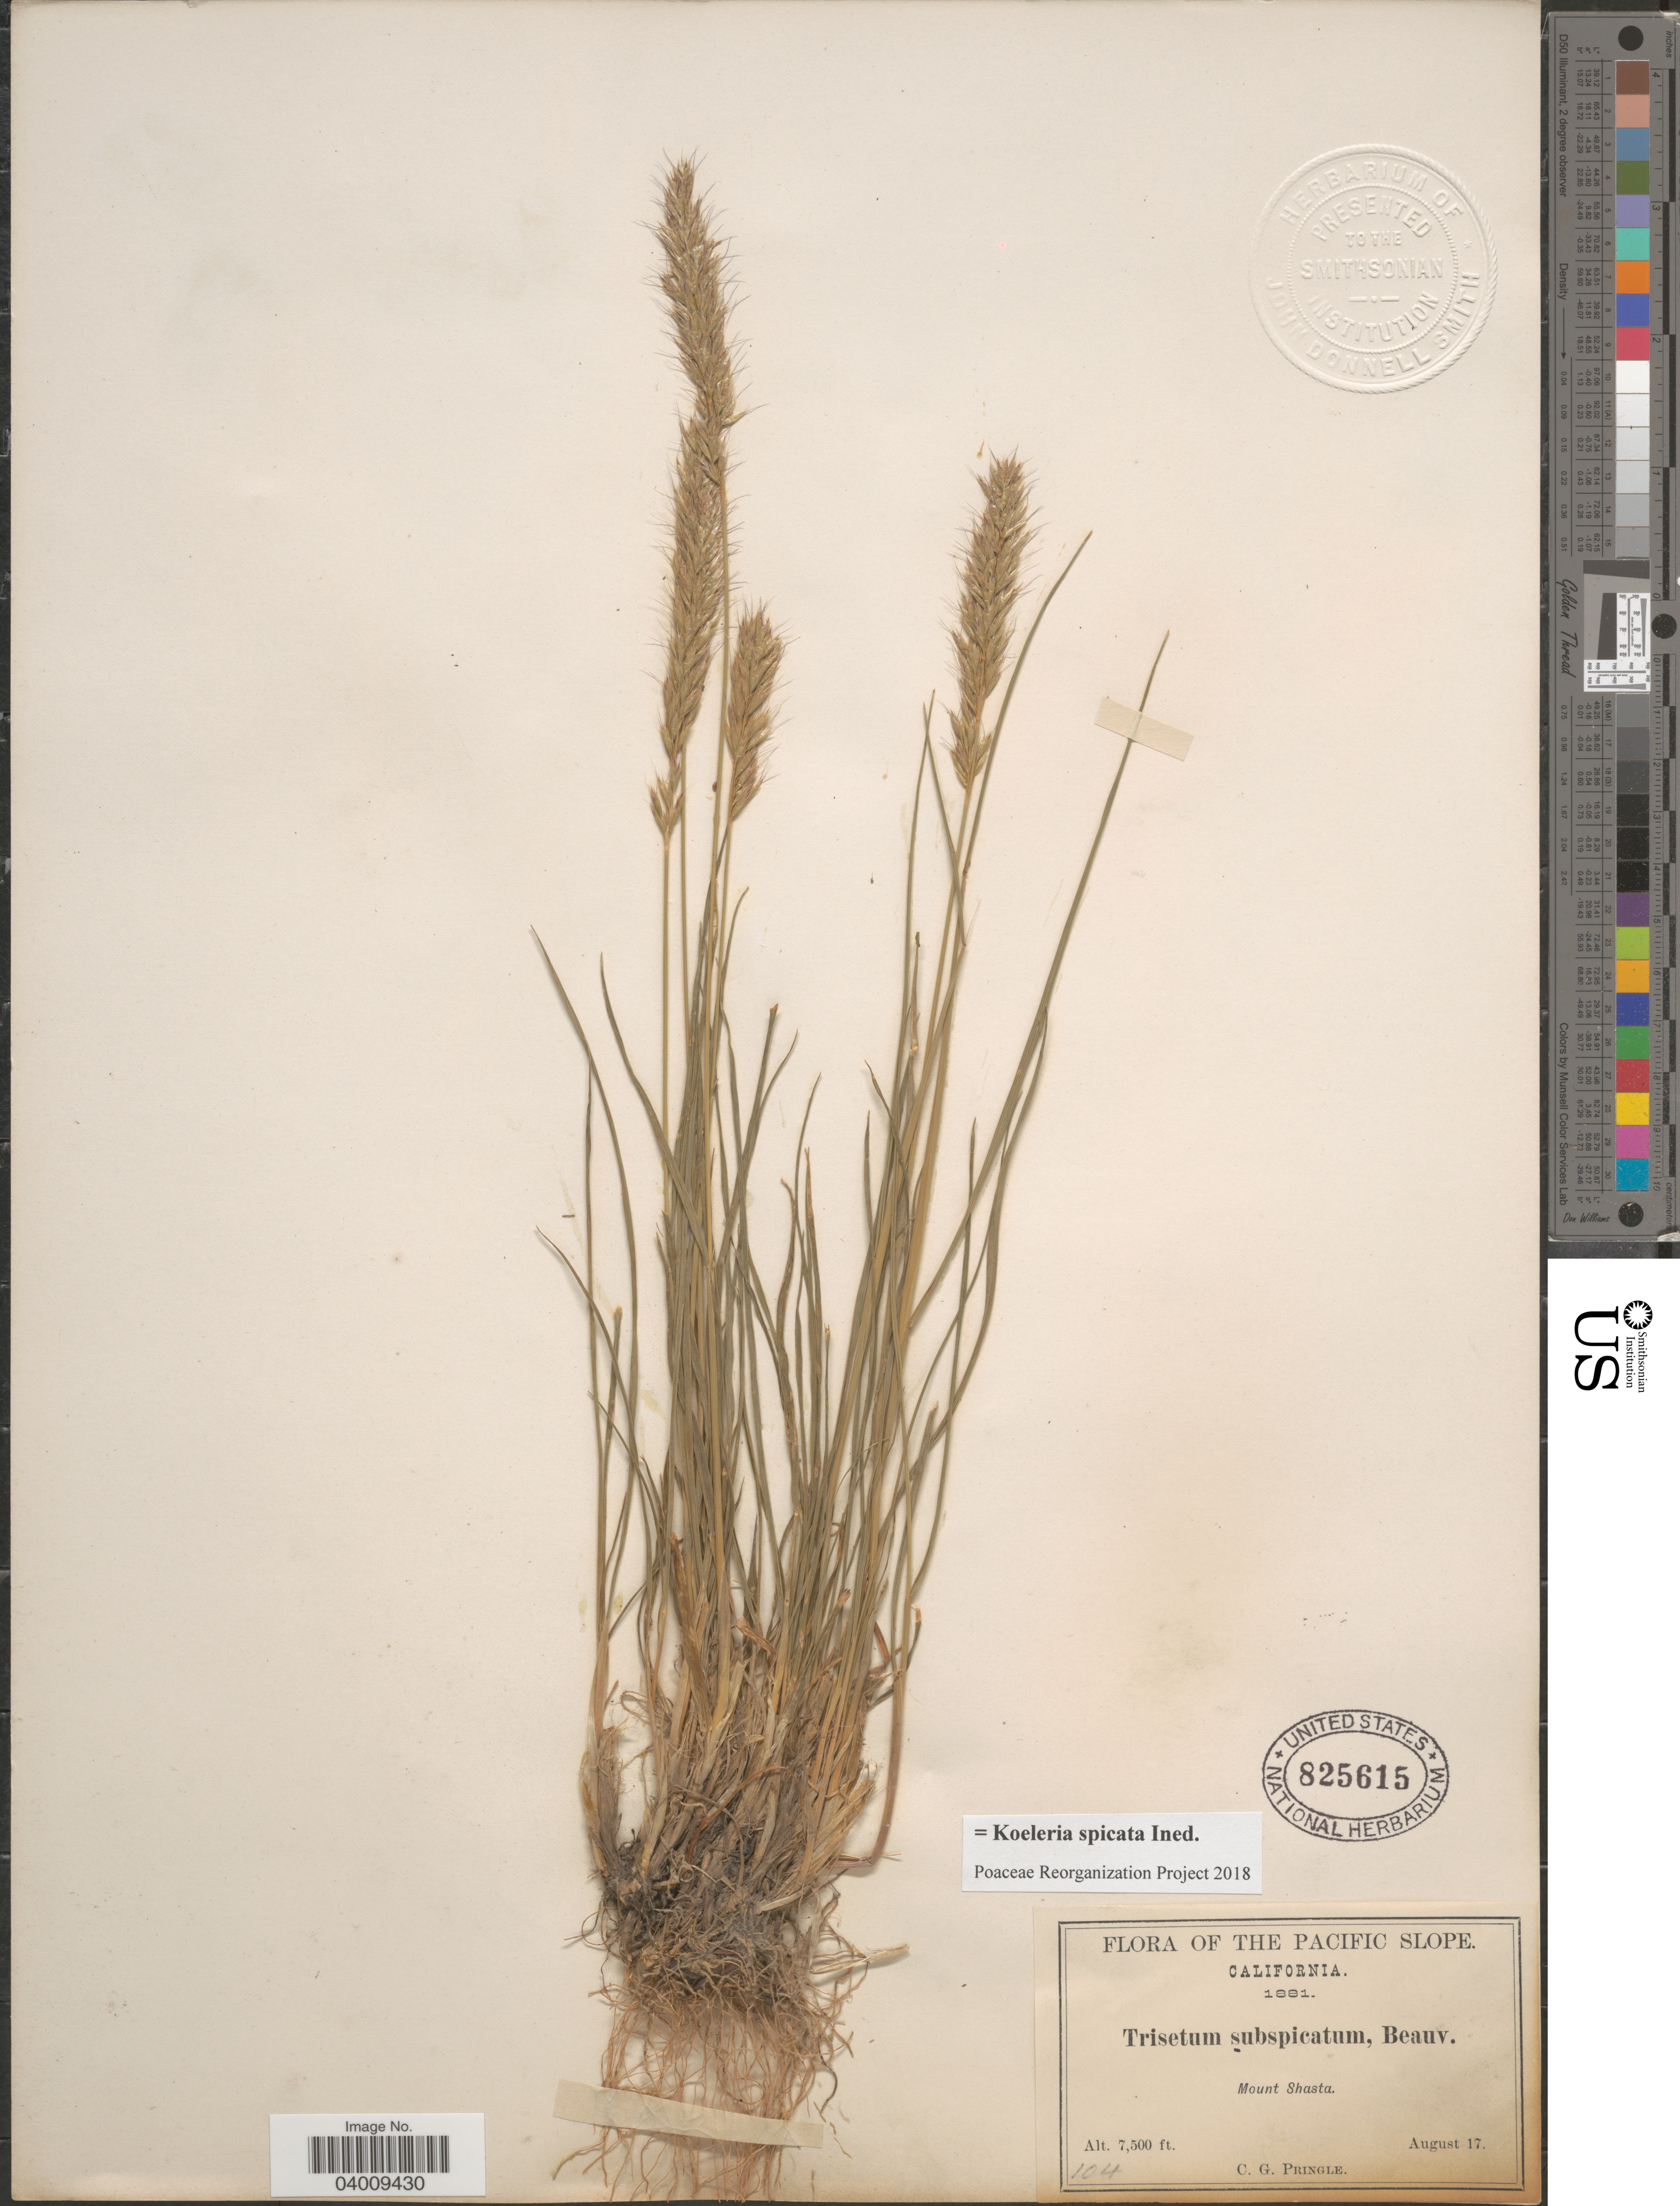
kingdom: Plantae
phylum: Tracheophyta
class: Liliopsida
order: Poales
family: Poaceae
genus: Koeleria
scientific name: Koeleria spicata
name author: (L.) Barberá et al.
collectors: C. G. Pringle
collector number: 104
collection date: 1881-08-17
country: United States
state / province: California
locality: The Pacific Slope. Mount Shasta.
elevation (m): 2286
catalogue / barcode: US 825615